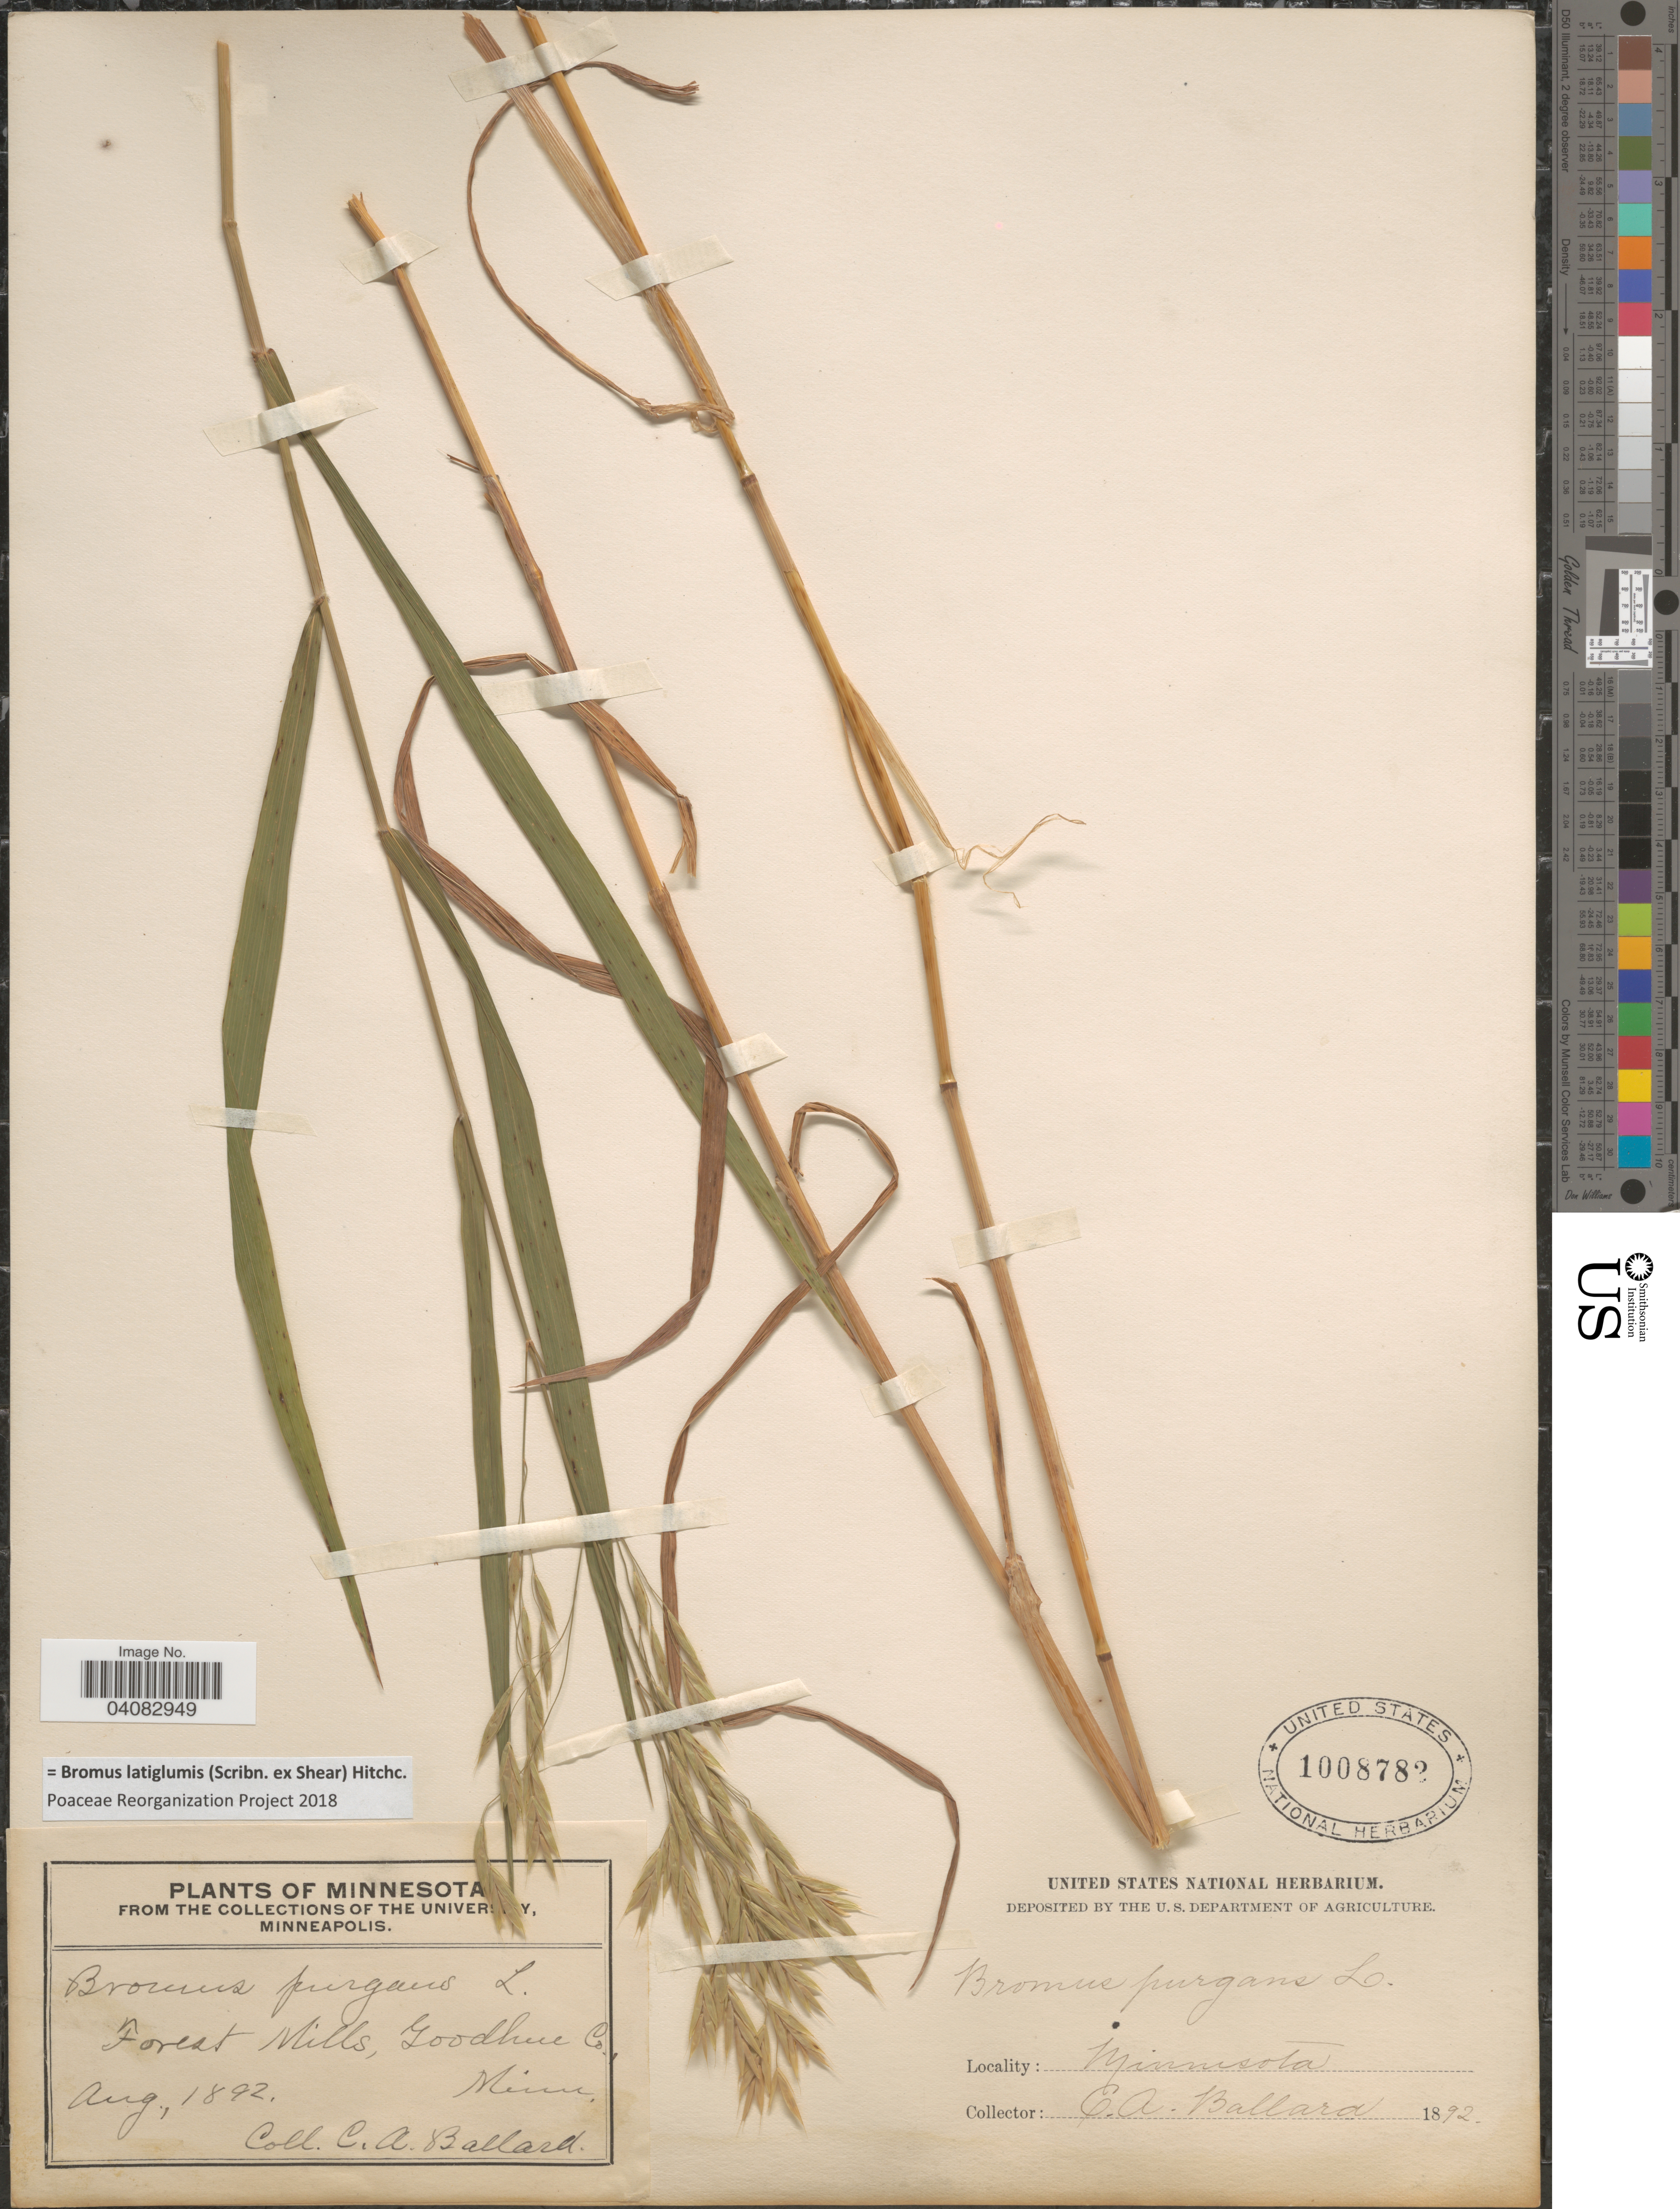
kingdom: Plantae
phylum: Tracheophyta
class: Liliopsida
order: Poales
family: Poaceae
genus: Bromus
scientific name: Bromus latiglumis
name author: (Scribn. ex Shear) Hitchc.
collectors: C. A. Ballard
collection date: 1892-08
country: United States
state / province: Minnesota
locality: Forest Mills, Goodhire Co.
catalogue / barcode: US 1008782